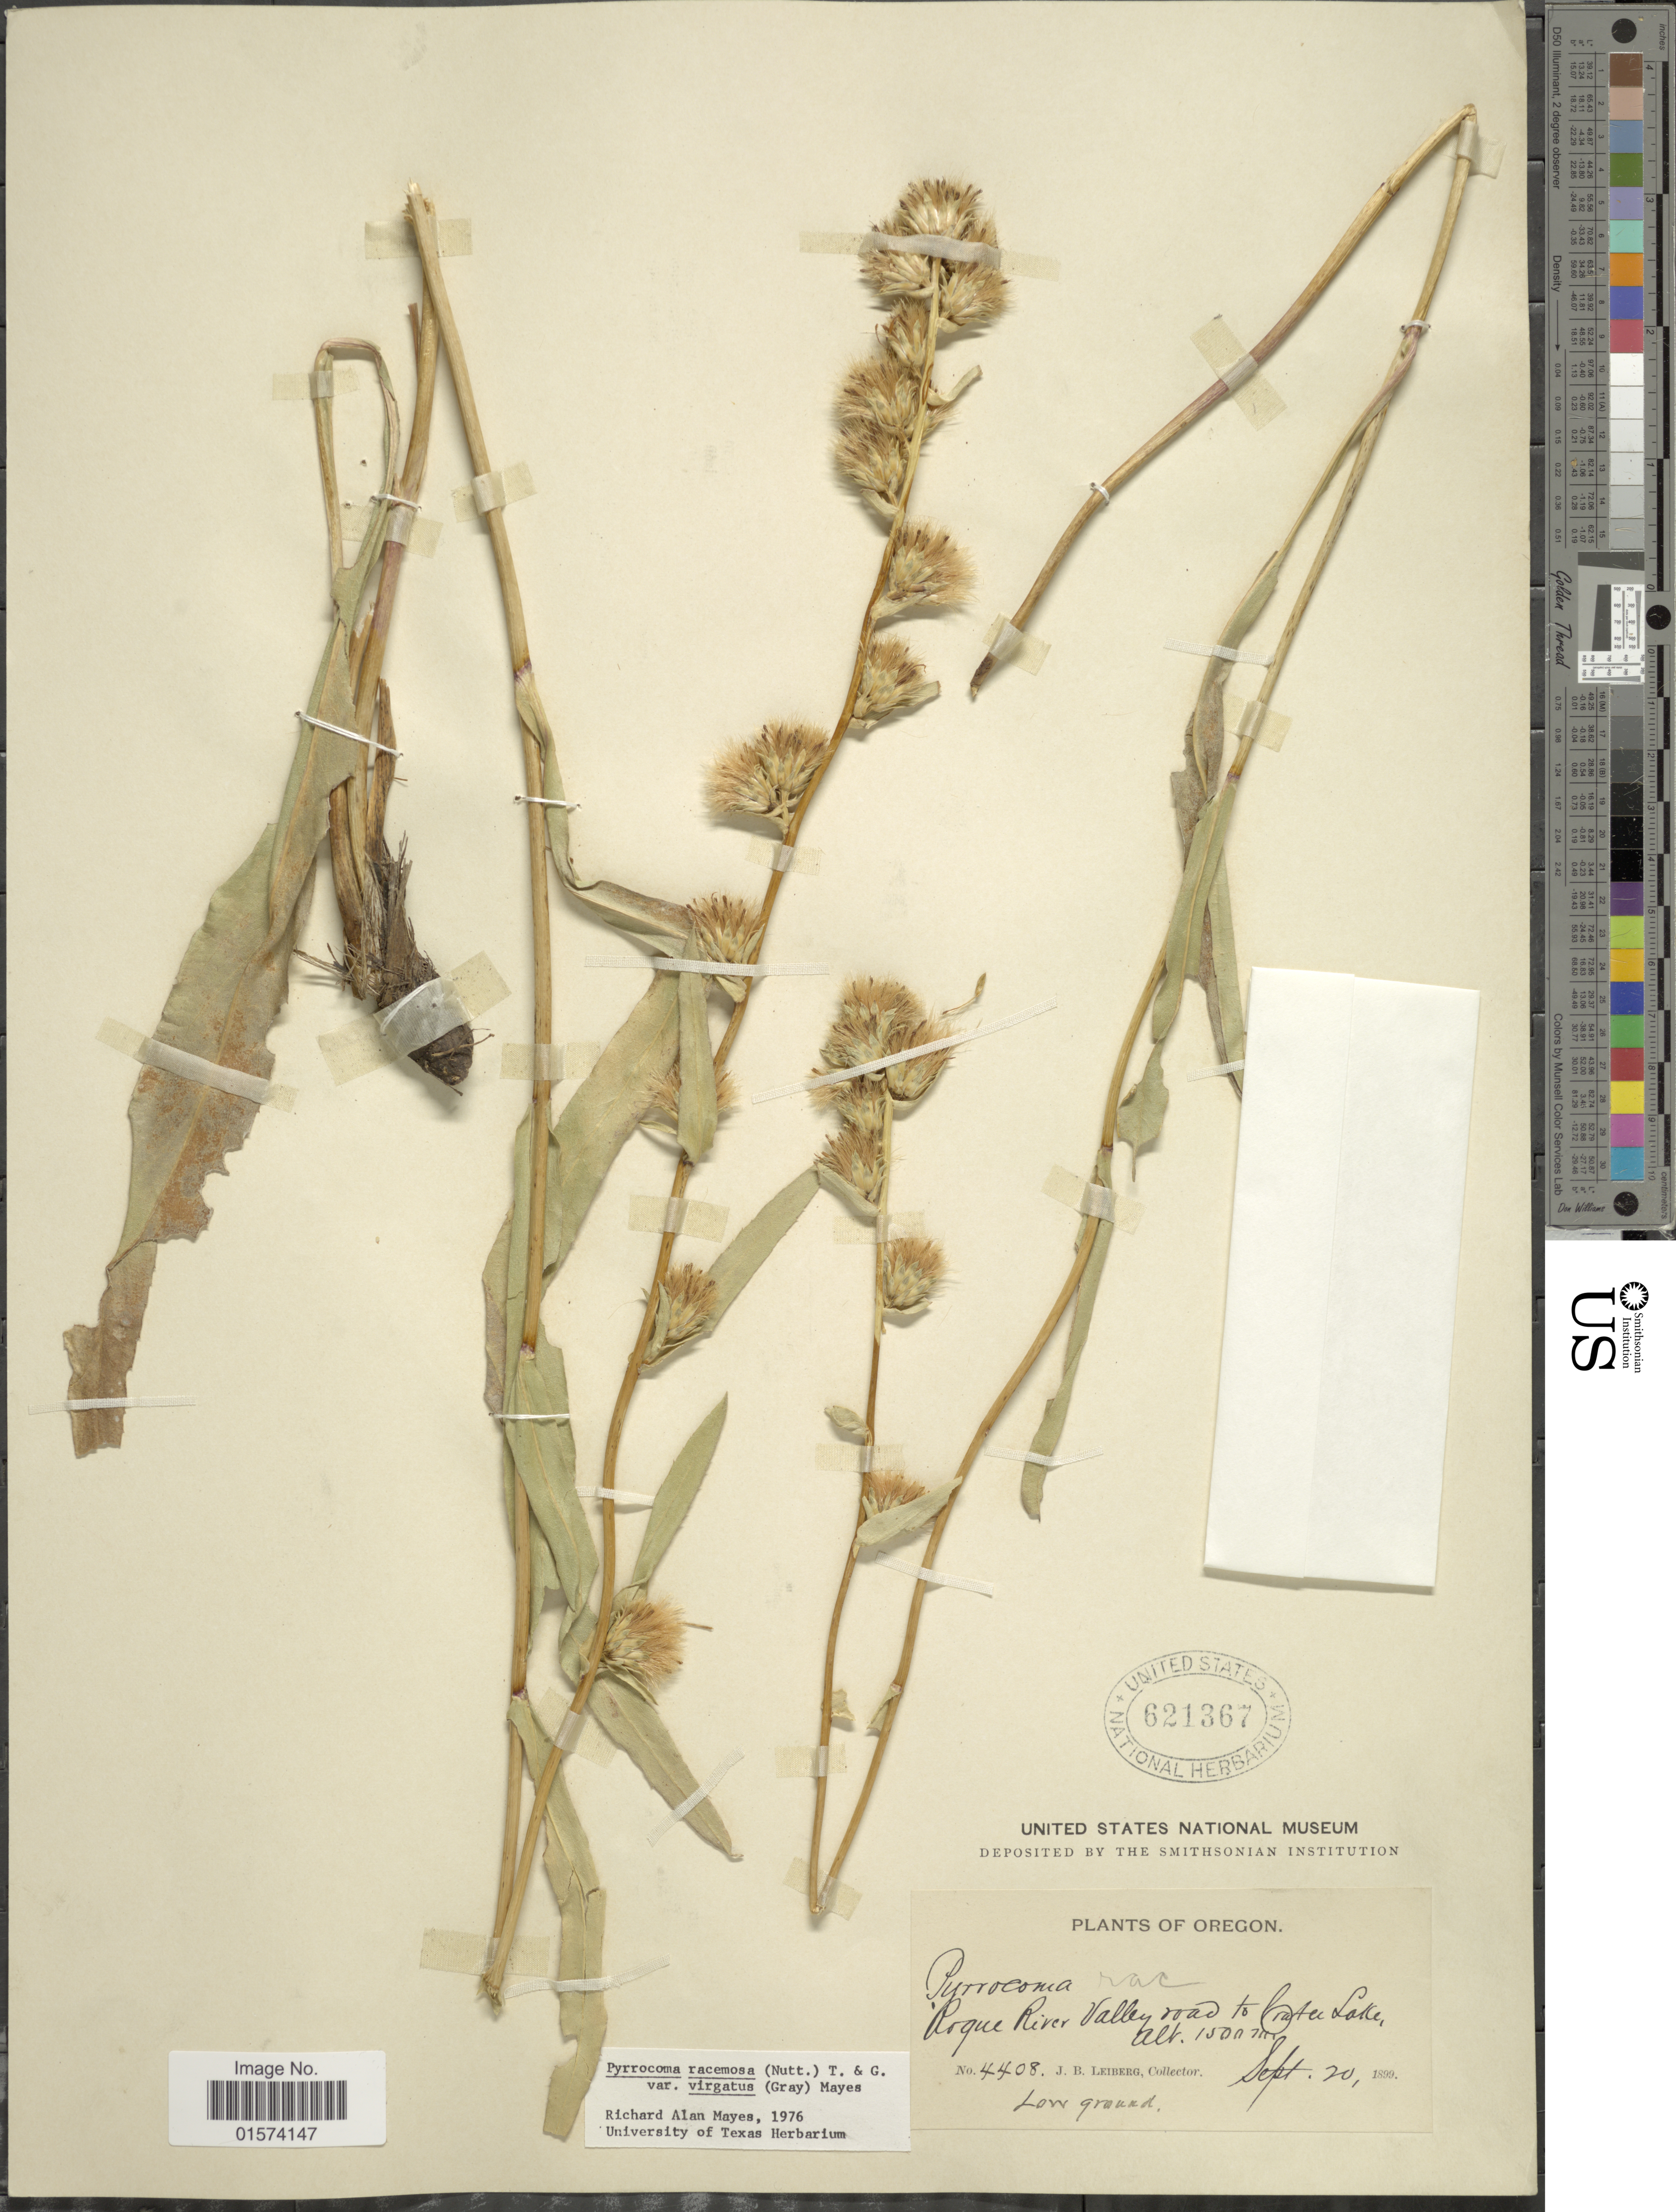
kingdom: Plantae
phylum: Tracheophyta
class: Magnoliopsida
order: Asterales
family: Asteraceae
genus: Pyrrocoma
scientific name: Pyrrocoma racemosa var. virgata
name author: Mayes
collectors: J. B. Leiberg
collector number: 4408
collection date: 1899-09-20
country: United States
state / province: Oregon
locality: Roque River Valley road to Crater Lake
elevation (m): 1500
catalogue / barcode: US 621367